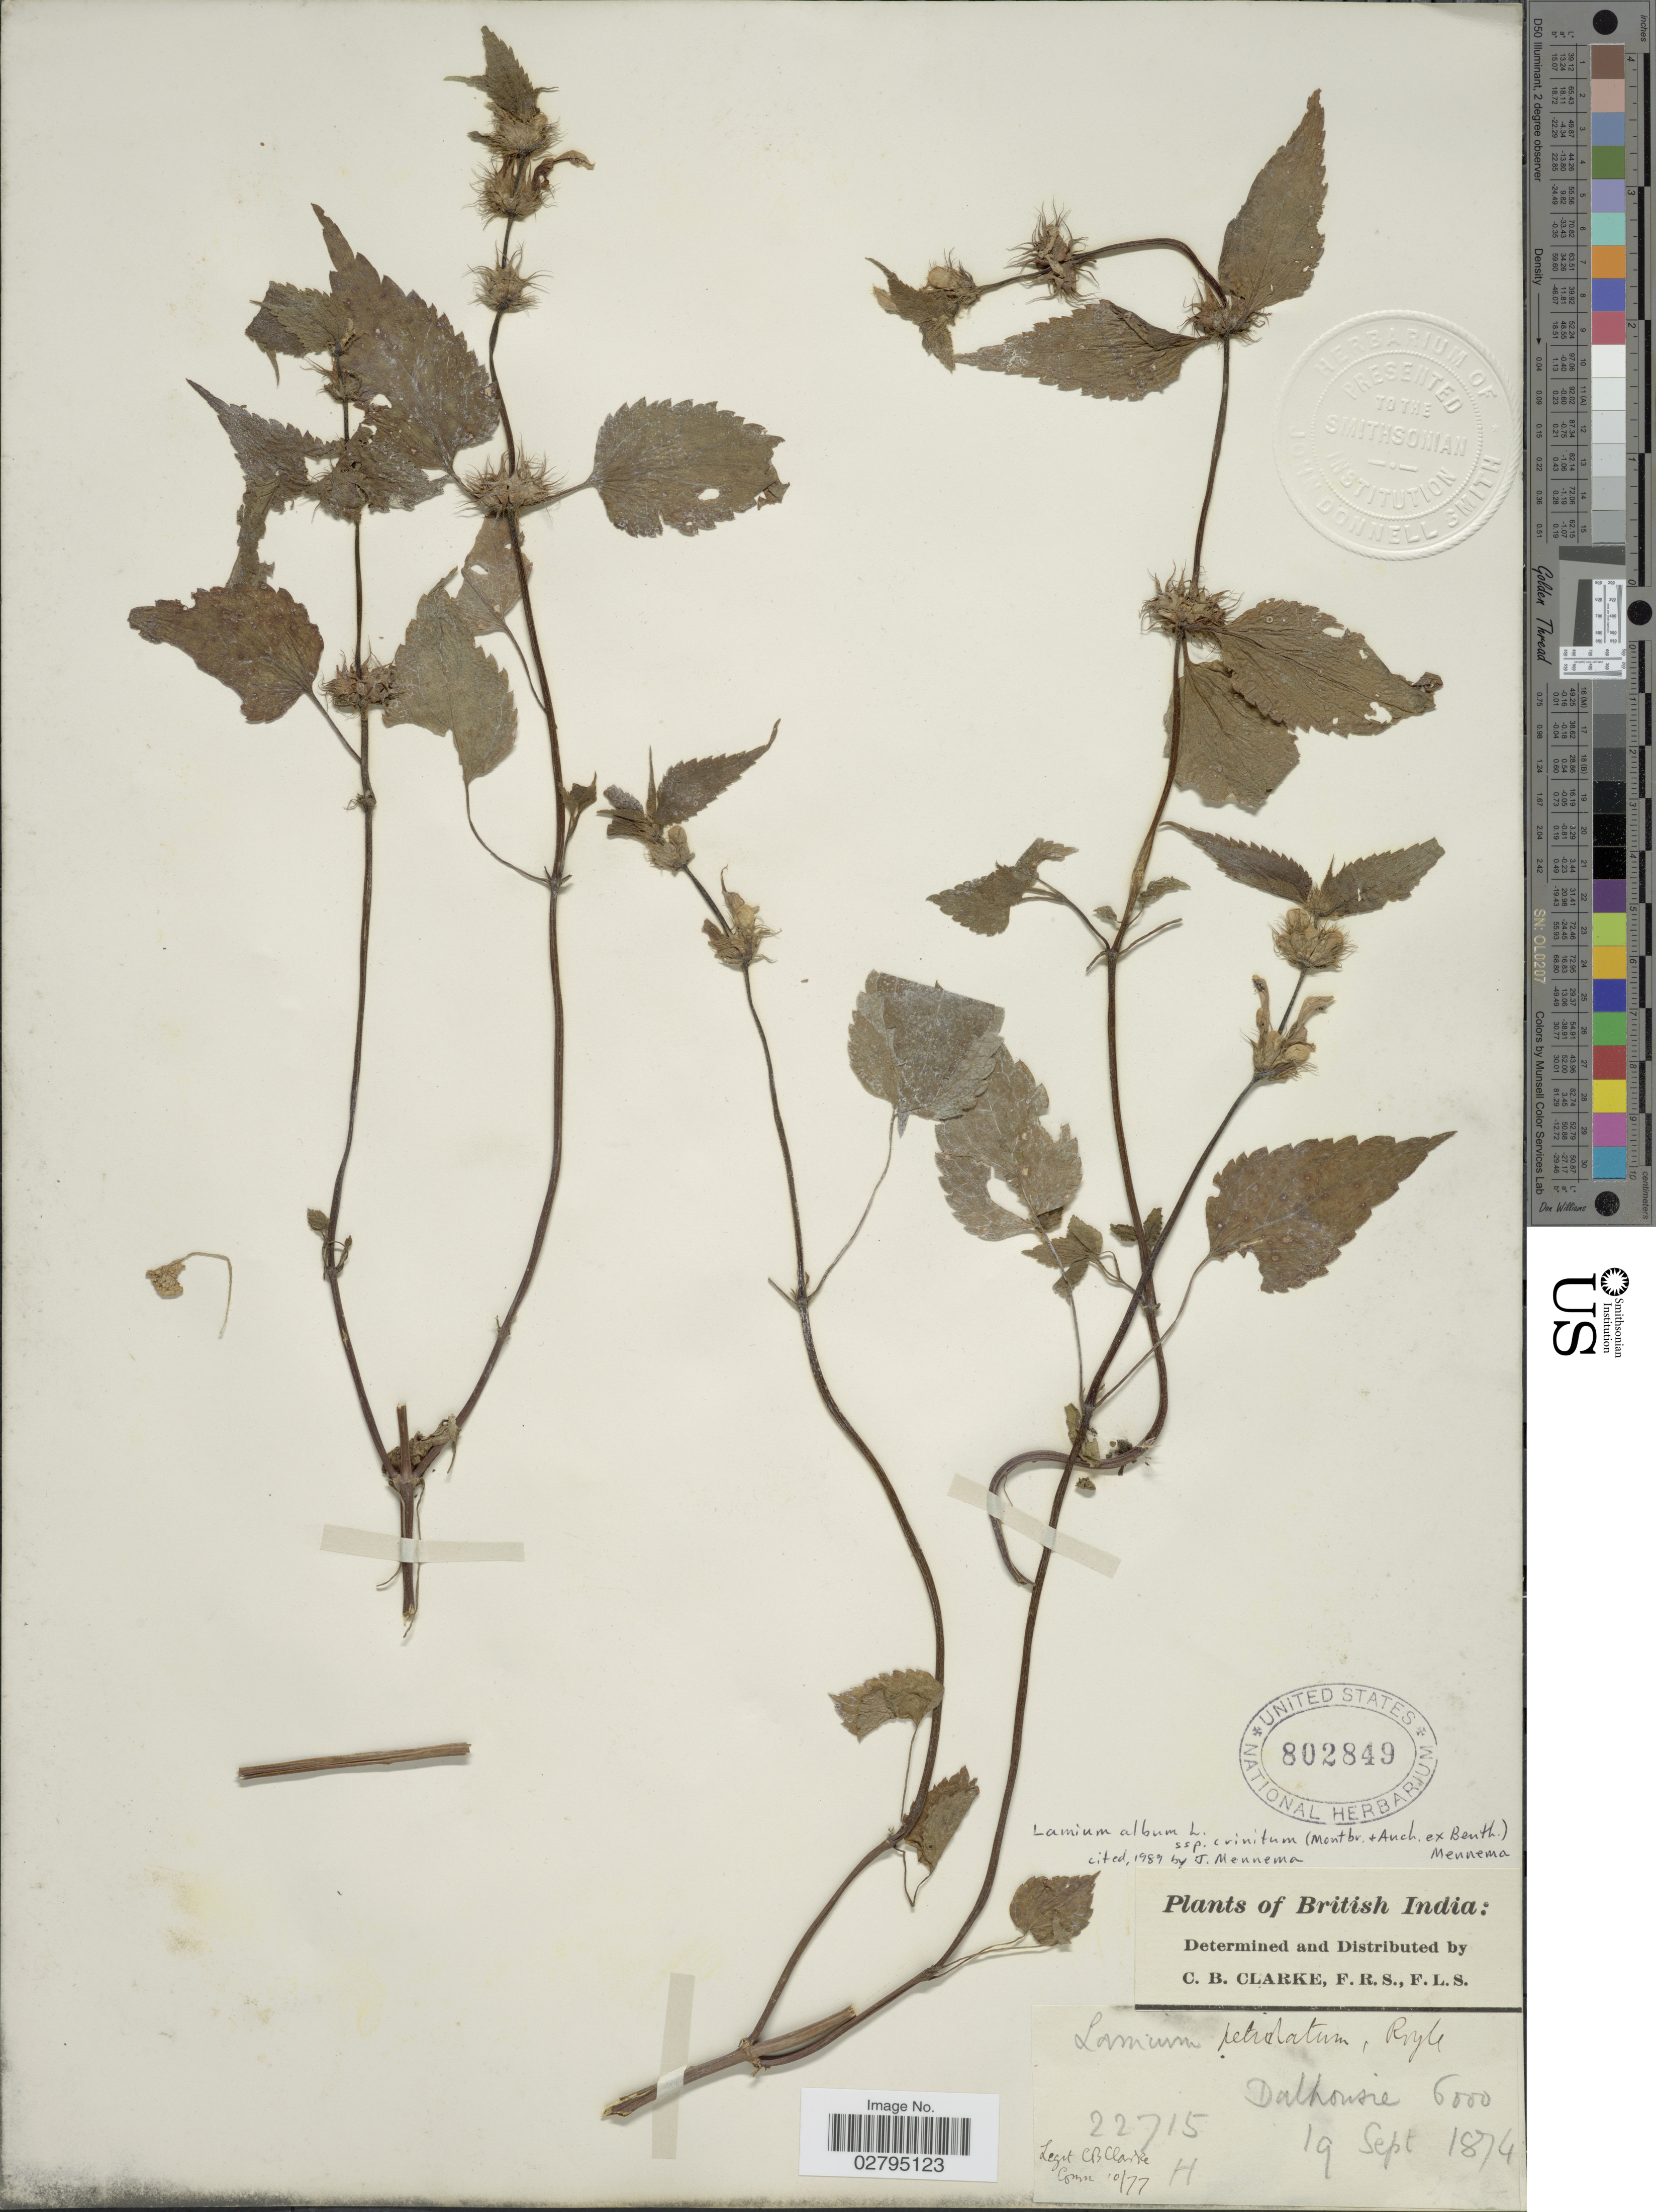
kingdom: Plantae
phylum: Tracheophyta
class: Magnoliopsida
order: Lamiales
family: Lamiaceae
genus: Lamium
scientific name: Lamium album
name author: L.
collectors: C. B. Clarke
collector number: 22715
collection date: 1874-09-19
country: India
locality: British India. Dalhousie.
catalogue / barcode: US 802849